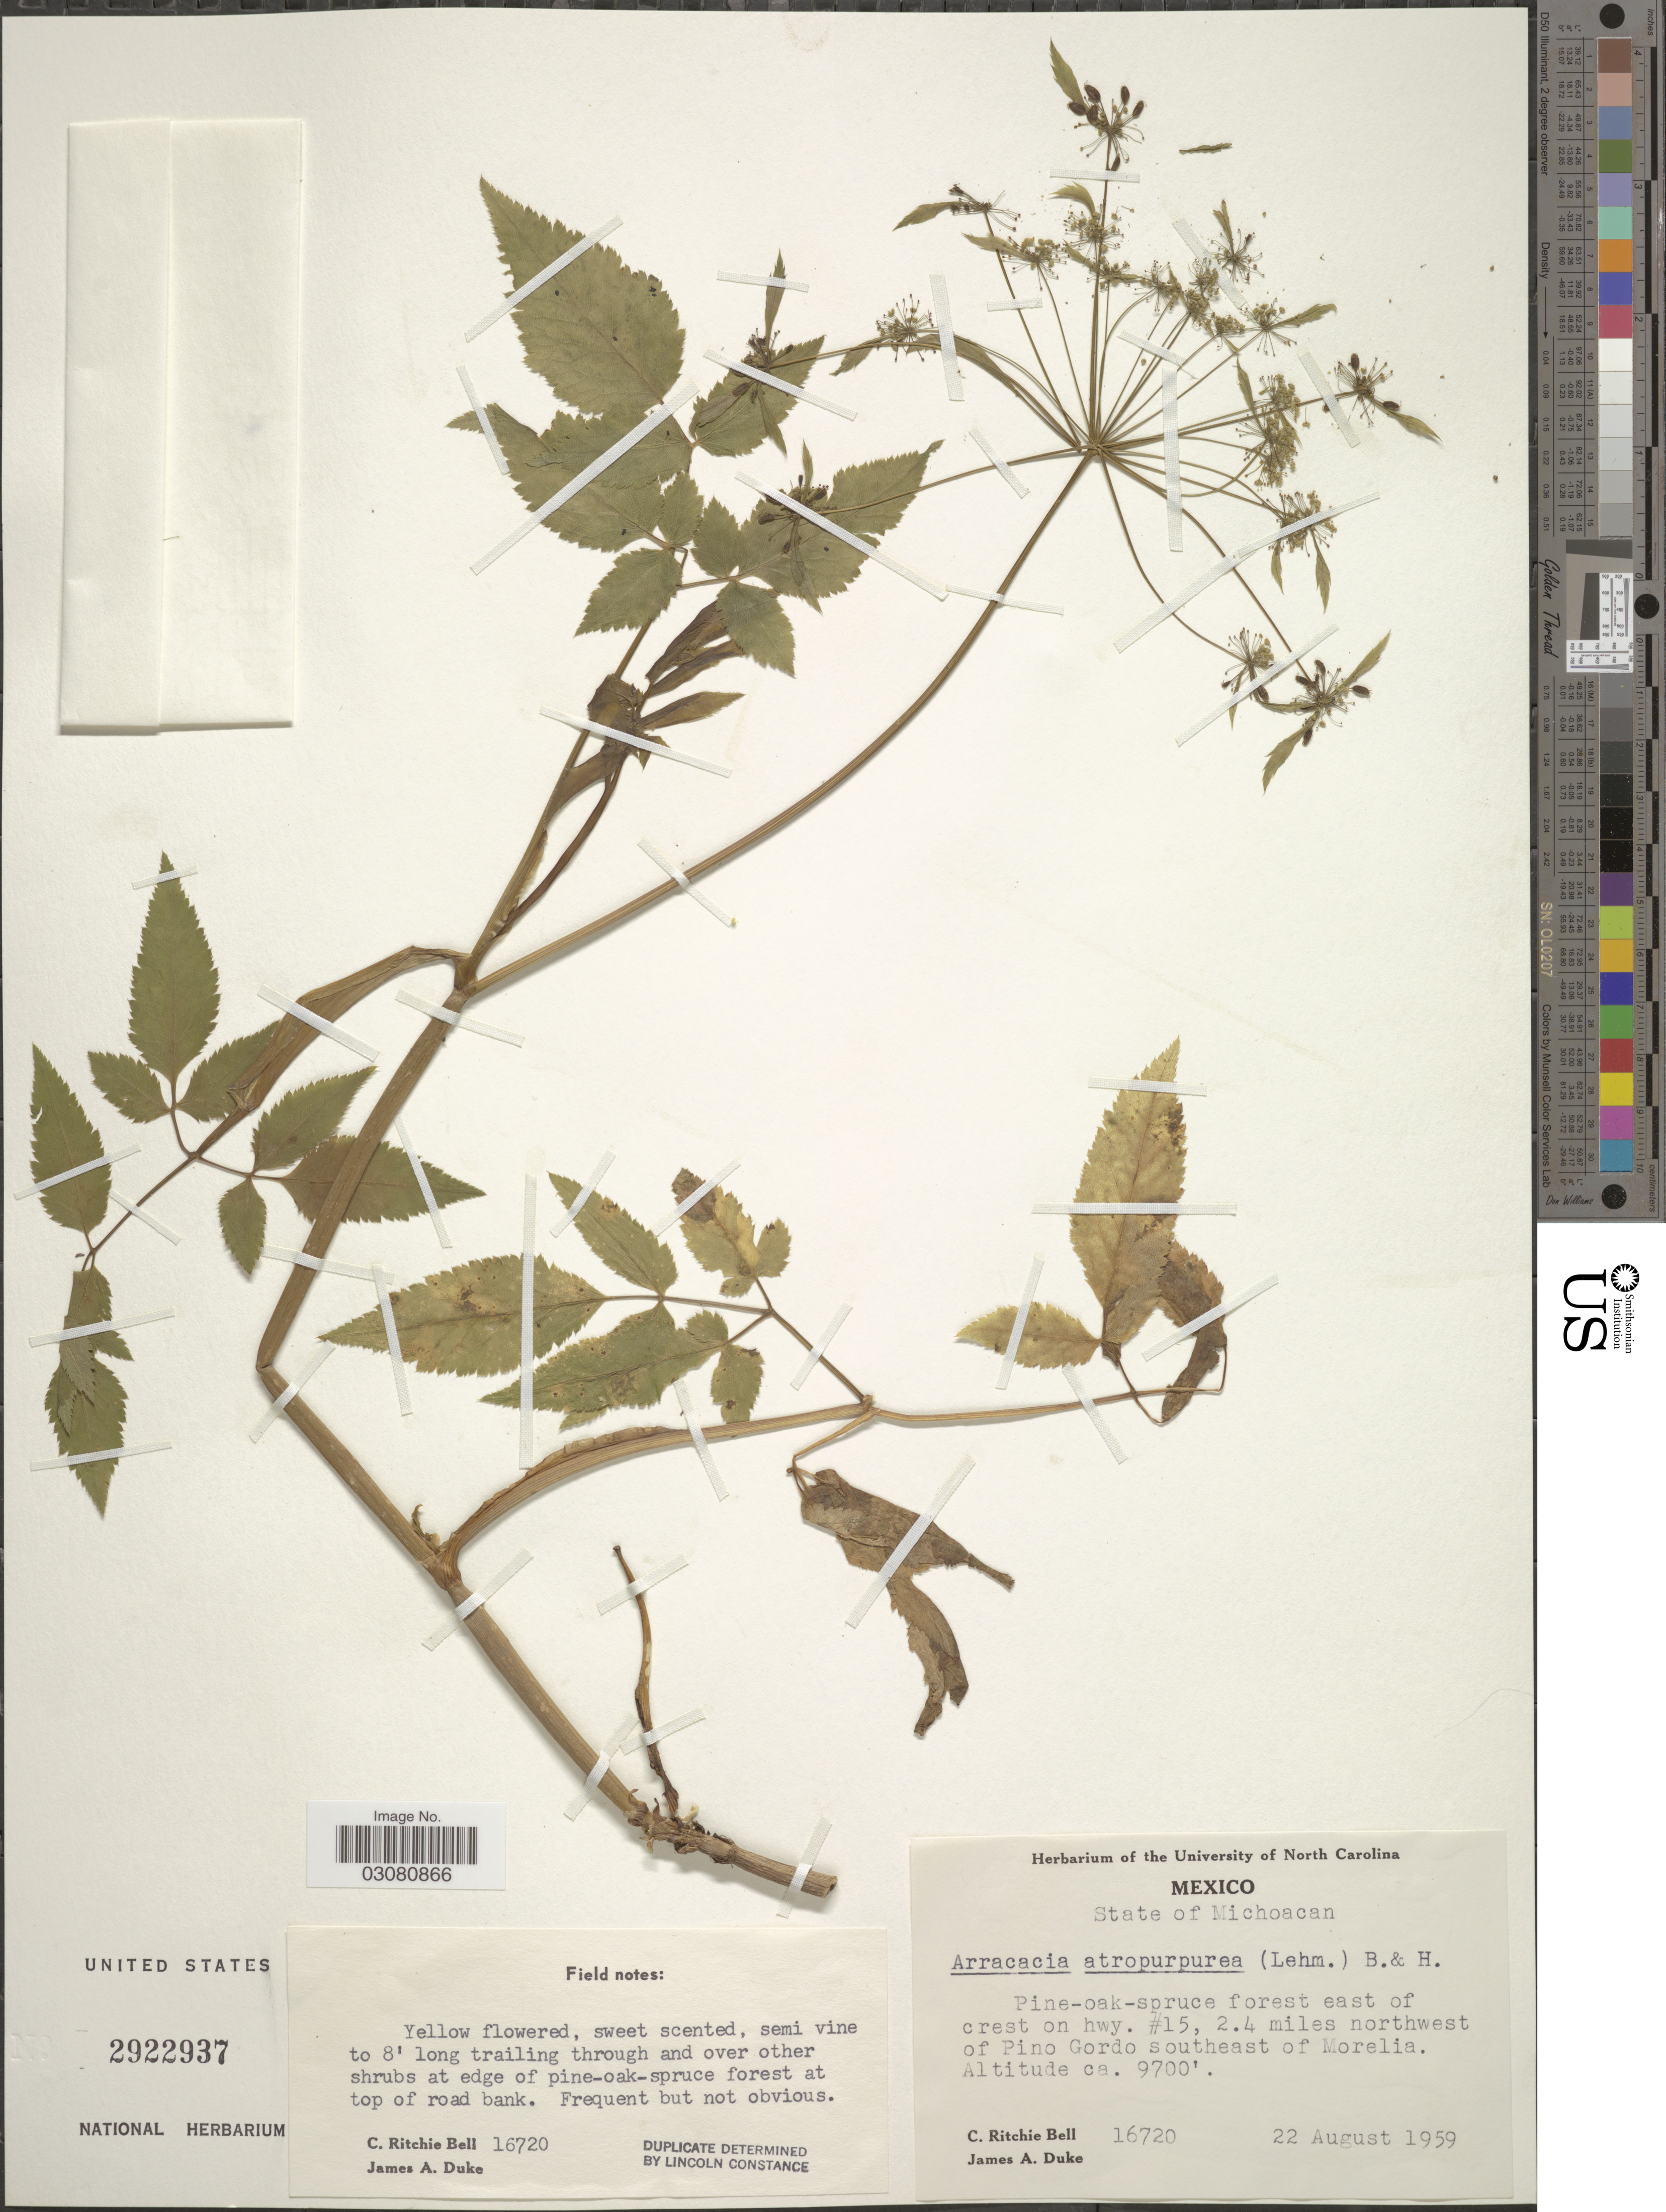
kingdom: Plantae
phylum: Tracheophyta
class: Magnoliopsida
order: Apiales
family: Apiaceae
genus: Arracacia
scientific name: Arracacia atropurpurea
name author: (Lehm.) Benth. & Hook. f. ex Hemsl.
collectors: C. R. Bell & J. A. Duke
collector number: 16720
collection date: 1959-08-22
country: Mexico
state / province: Michoacán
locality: Pine-oak-spruce forest east of crest on hwy. #15, 2.4 miles northwest of Pino Gordo southeast of Morelia.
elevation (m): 2957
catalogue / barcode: US 2922937